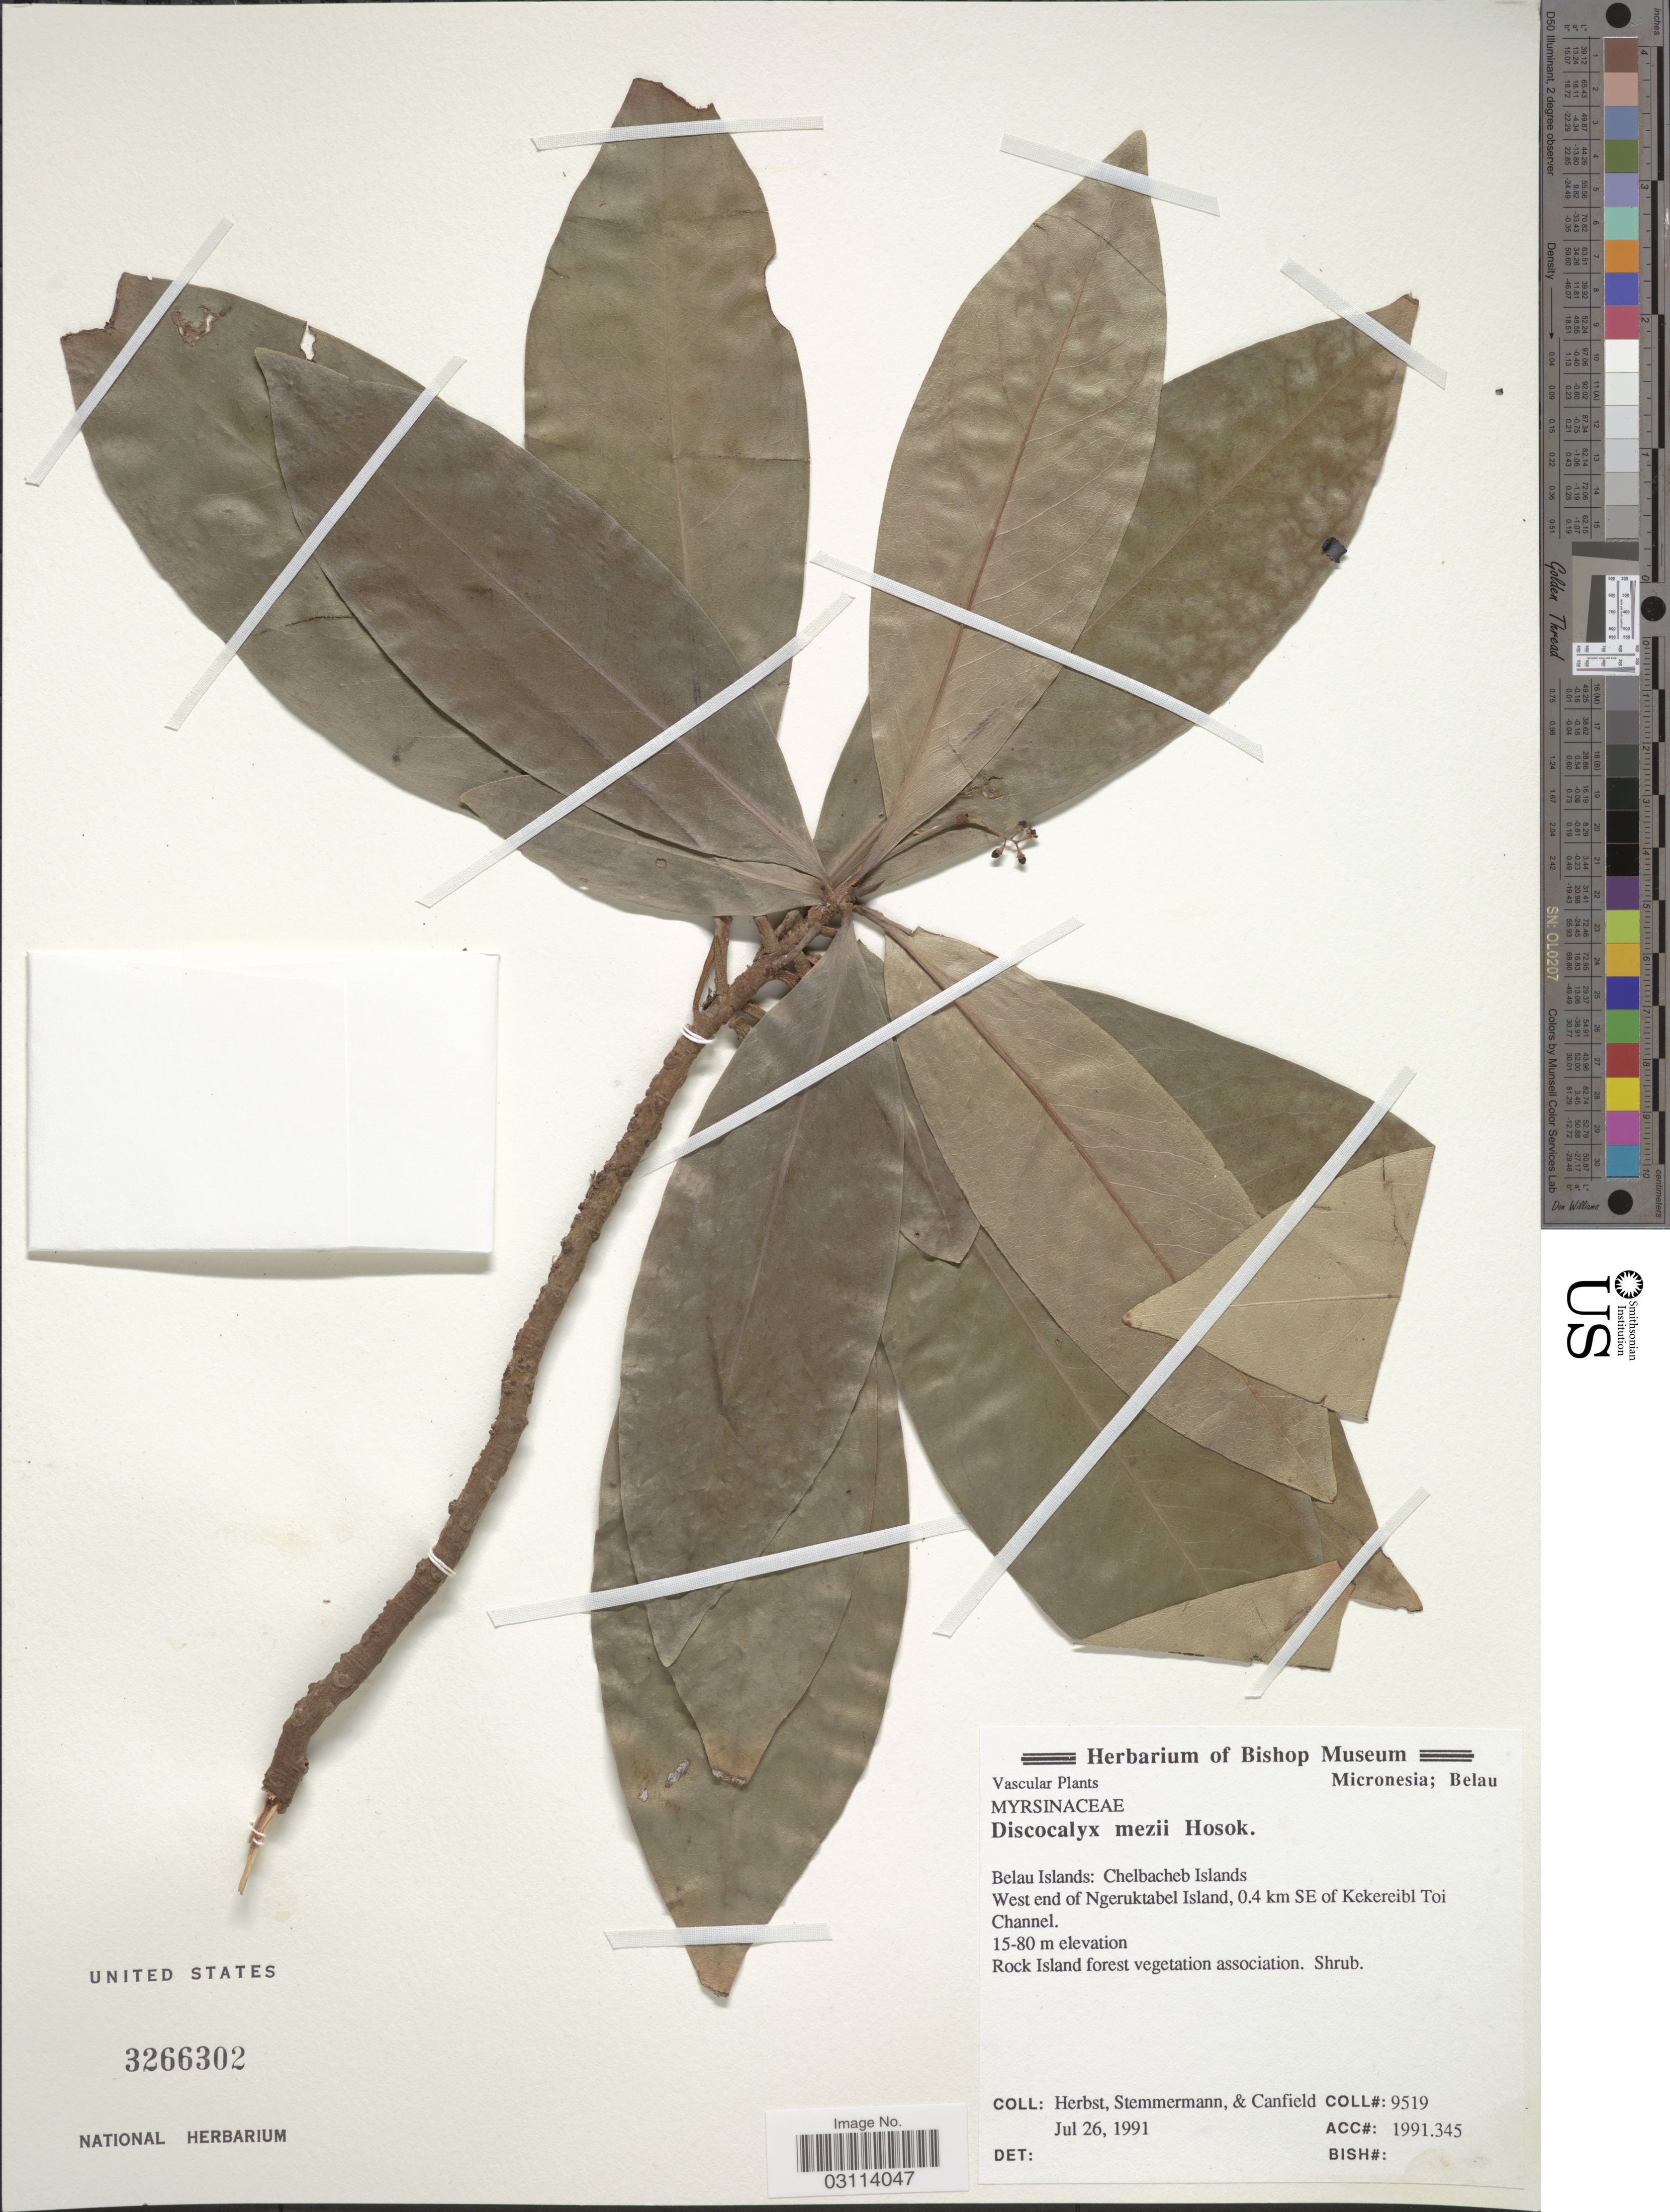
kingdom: Plantae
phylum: Tracheophyta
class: Magnoliopsida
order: Ericales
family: Primulaceae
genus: Discocalyx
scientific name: Discocalyx mezii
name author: Hosok.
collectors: -. Herbst, -. Stemmermann & -. Canfield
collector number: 9519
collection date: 1911-07-26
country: Palau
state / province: Koror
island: Ngeruktabel [Urukthapel]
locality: Chelbacheb Islands. West end of Ngeruktabel Island, 0.4 km SE of Kekereibl Toi Channel.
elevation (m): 15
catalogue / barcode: US 3266302